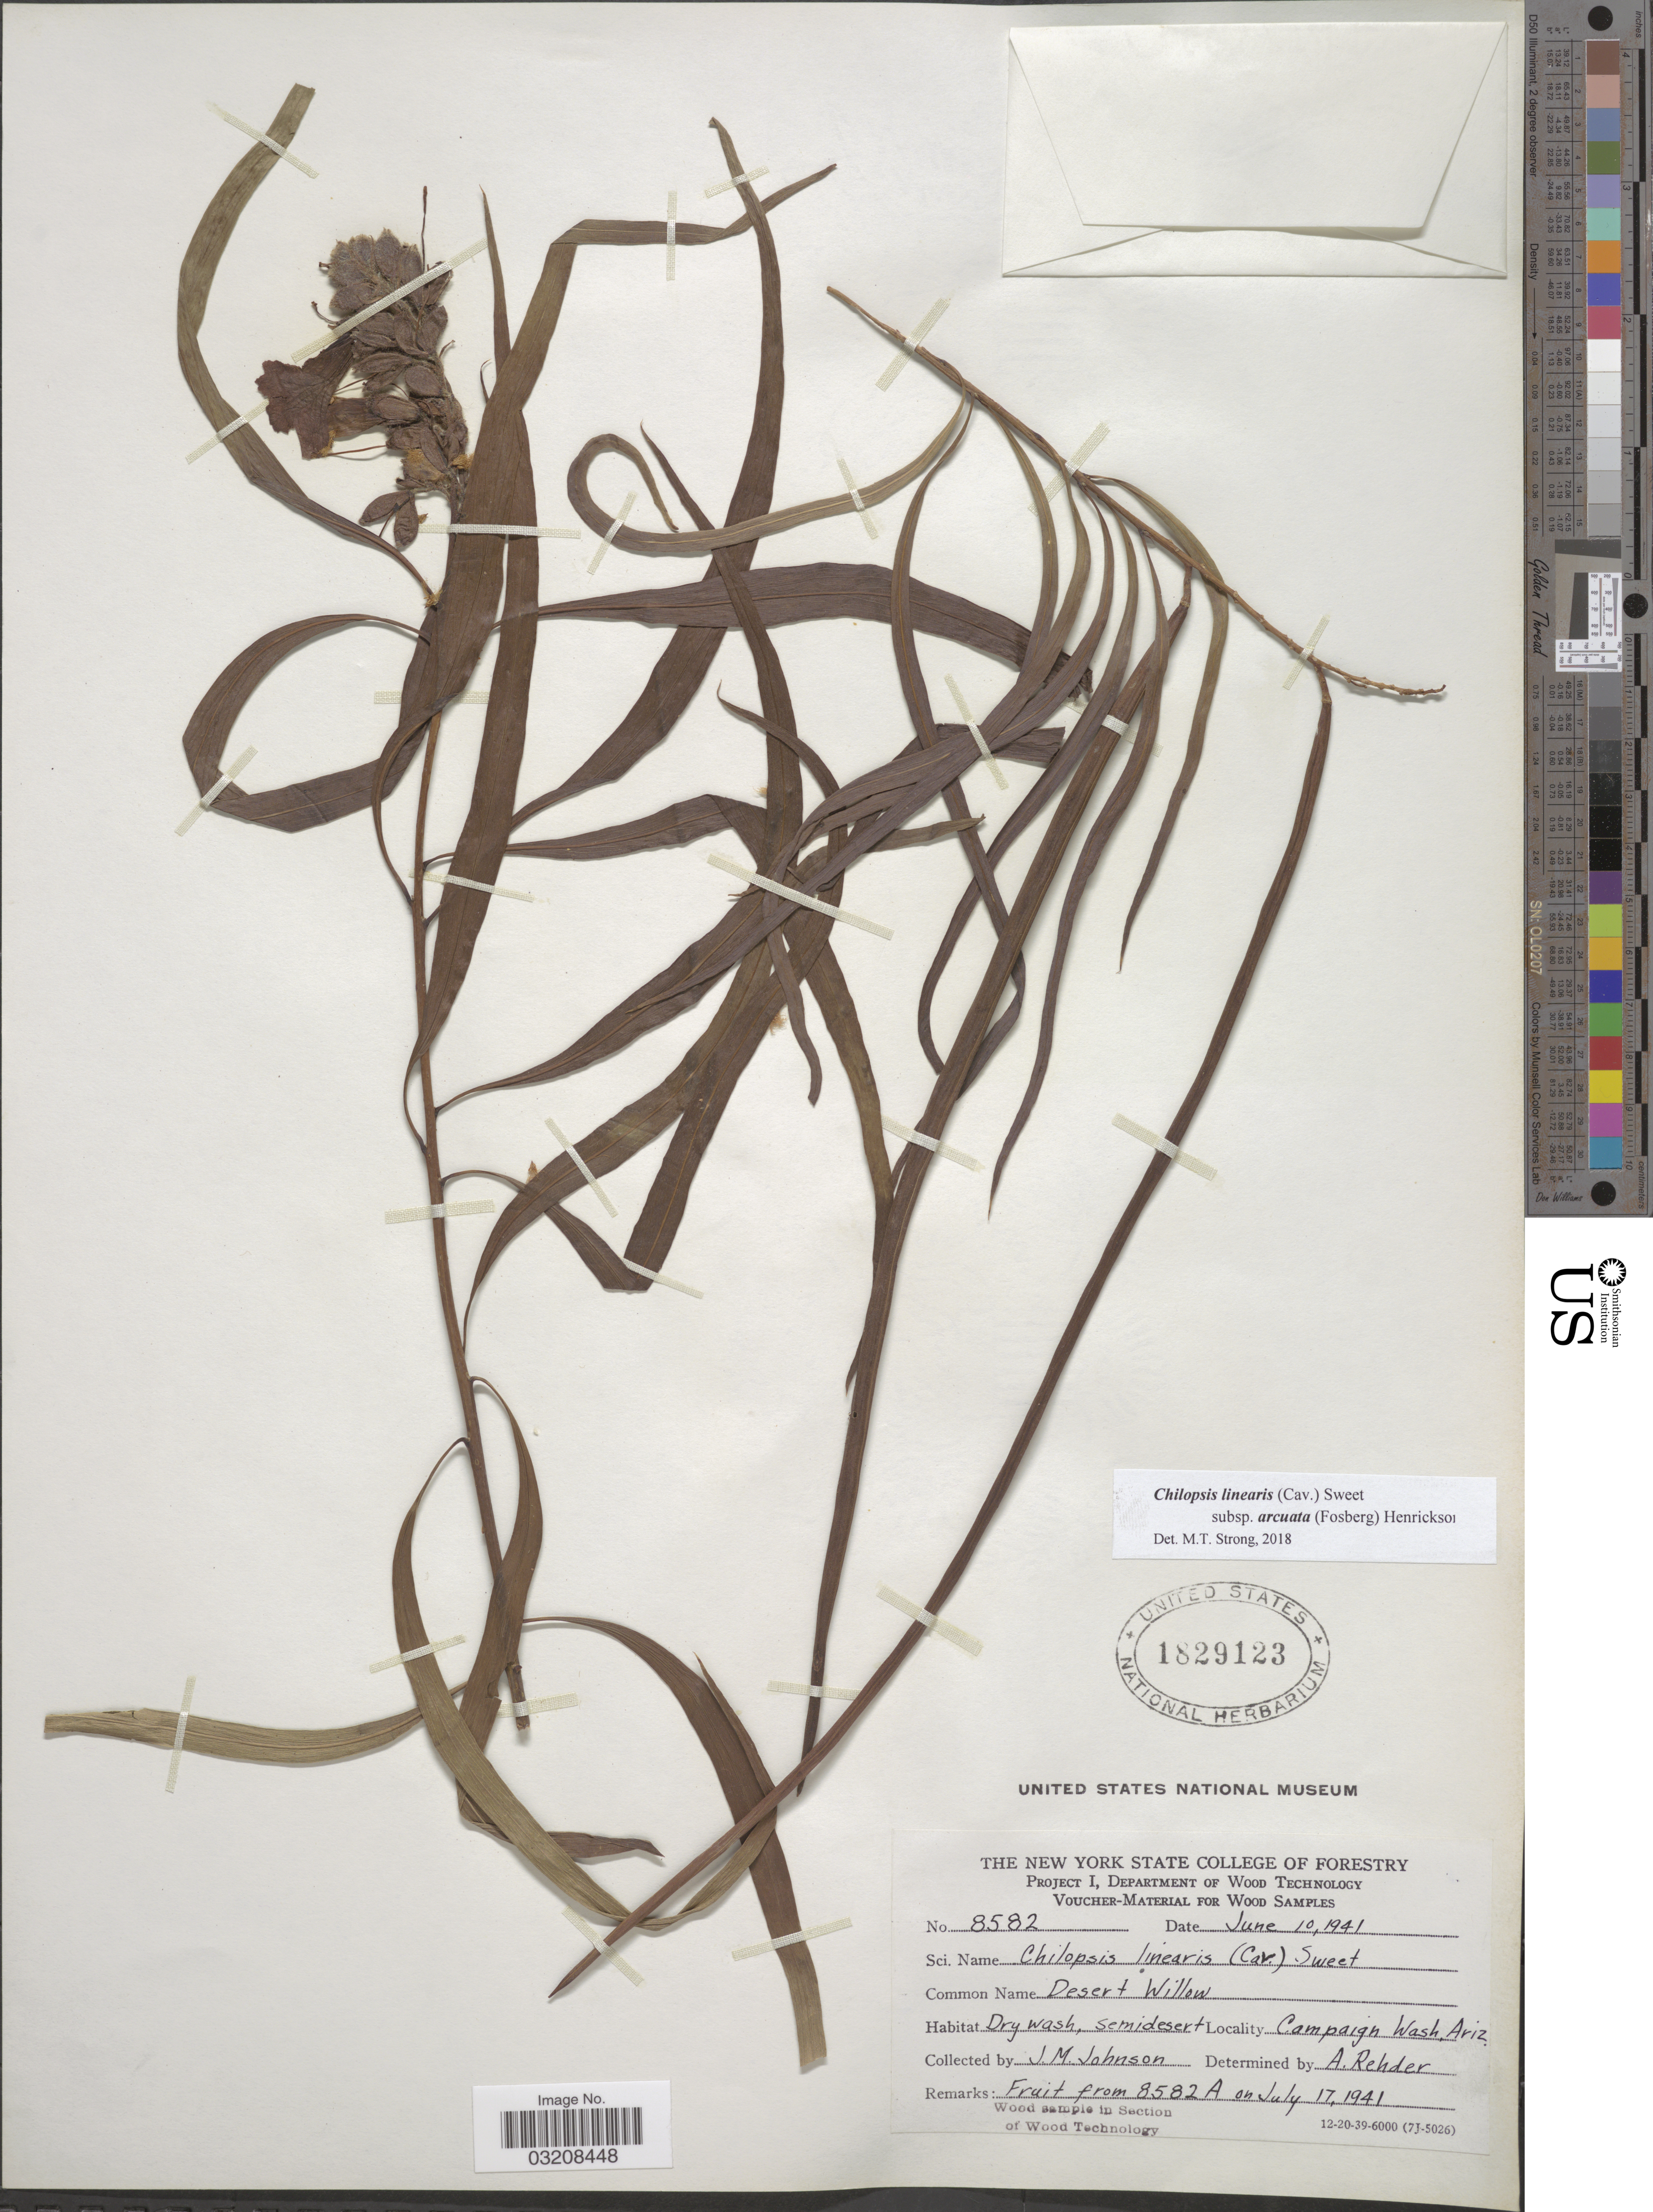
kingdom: Plantae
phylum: Tracheophyta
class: Magnoliopsida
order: Lamiales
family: Bignoniaceae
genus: Chilopsis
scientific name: Chilopsis linearis subsp. arcuata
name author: (Fosberg) Henrickson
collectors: J. M. Johnson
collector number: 8582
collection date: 1941-06-10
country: United States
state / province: Arizona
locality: Campaign Wash, Ariz.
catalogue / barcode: US 1829123